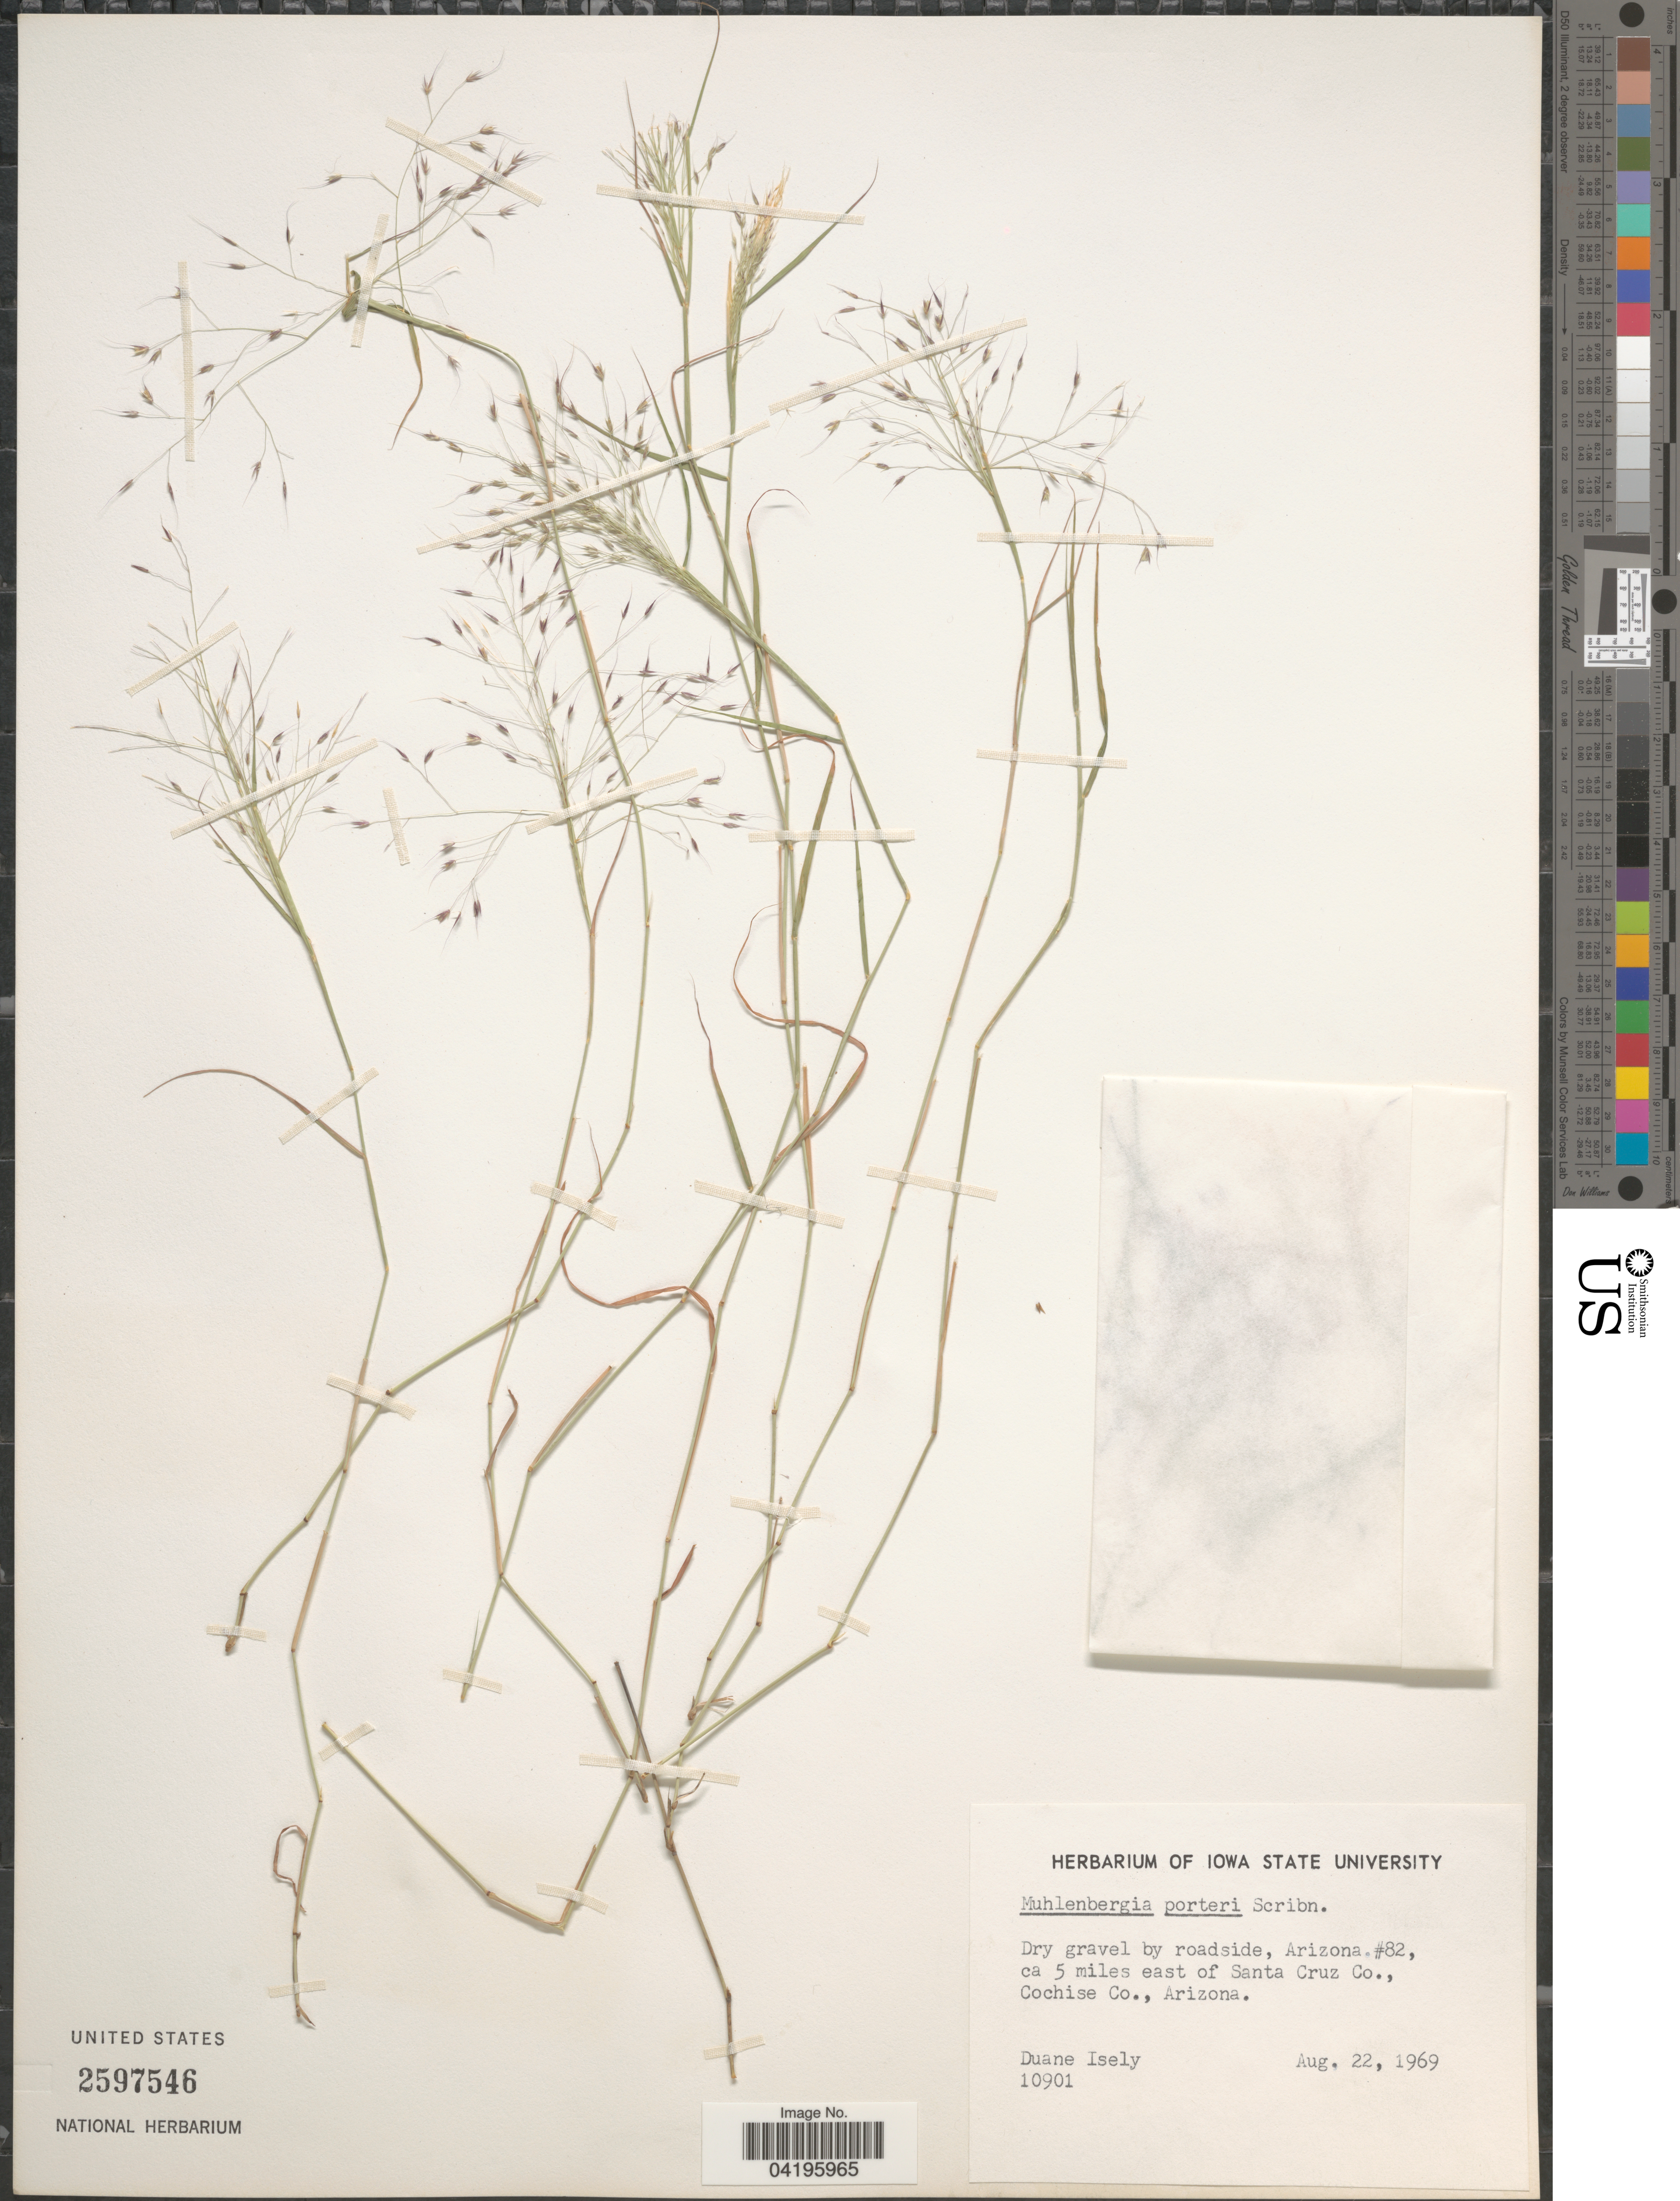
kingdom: Plantae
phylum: Tracheophyta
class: Liliopsida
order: Poales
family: Poaceae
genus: Muhlenbergia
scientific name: Muhlenbergia porteri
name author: Scribn. in W.J. Beal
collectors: D. Isely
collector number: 10901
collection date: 1969-08-22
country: United States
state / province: Arizona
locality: #82, ca 5 miles east of Santa Cruz Co., Cochise Co.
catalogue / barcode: US 2597546